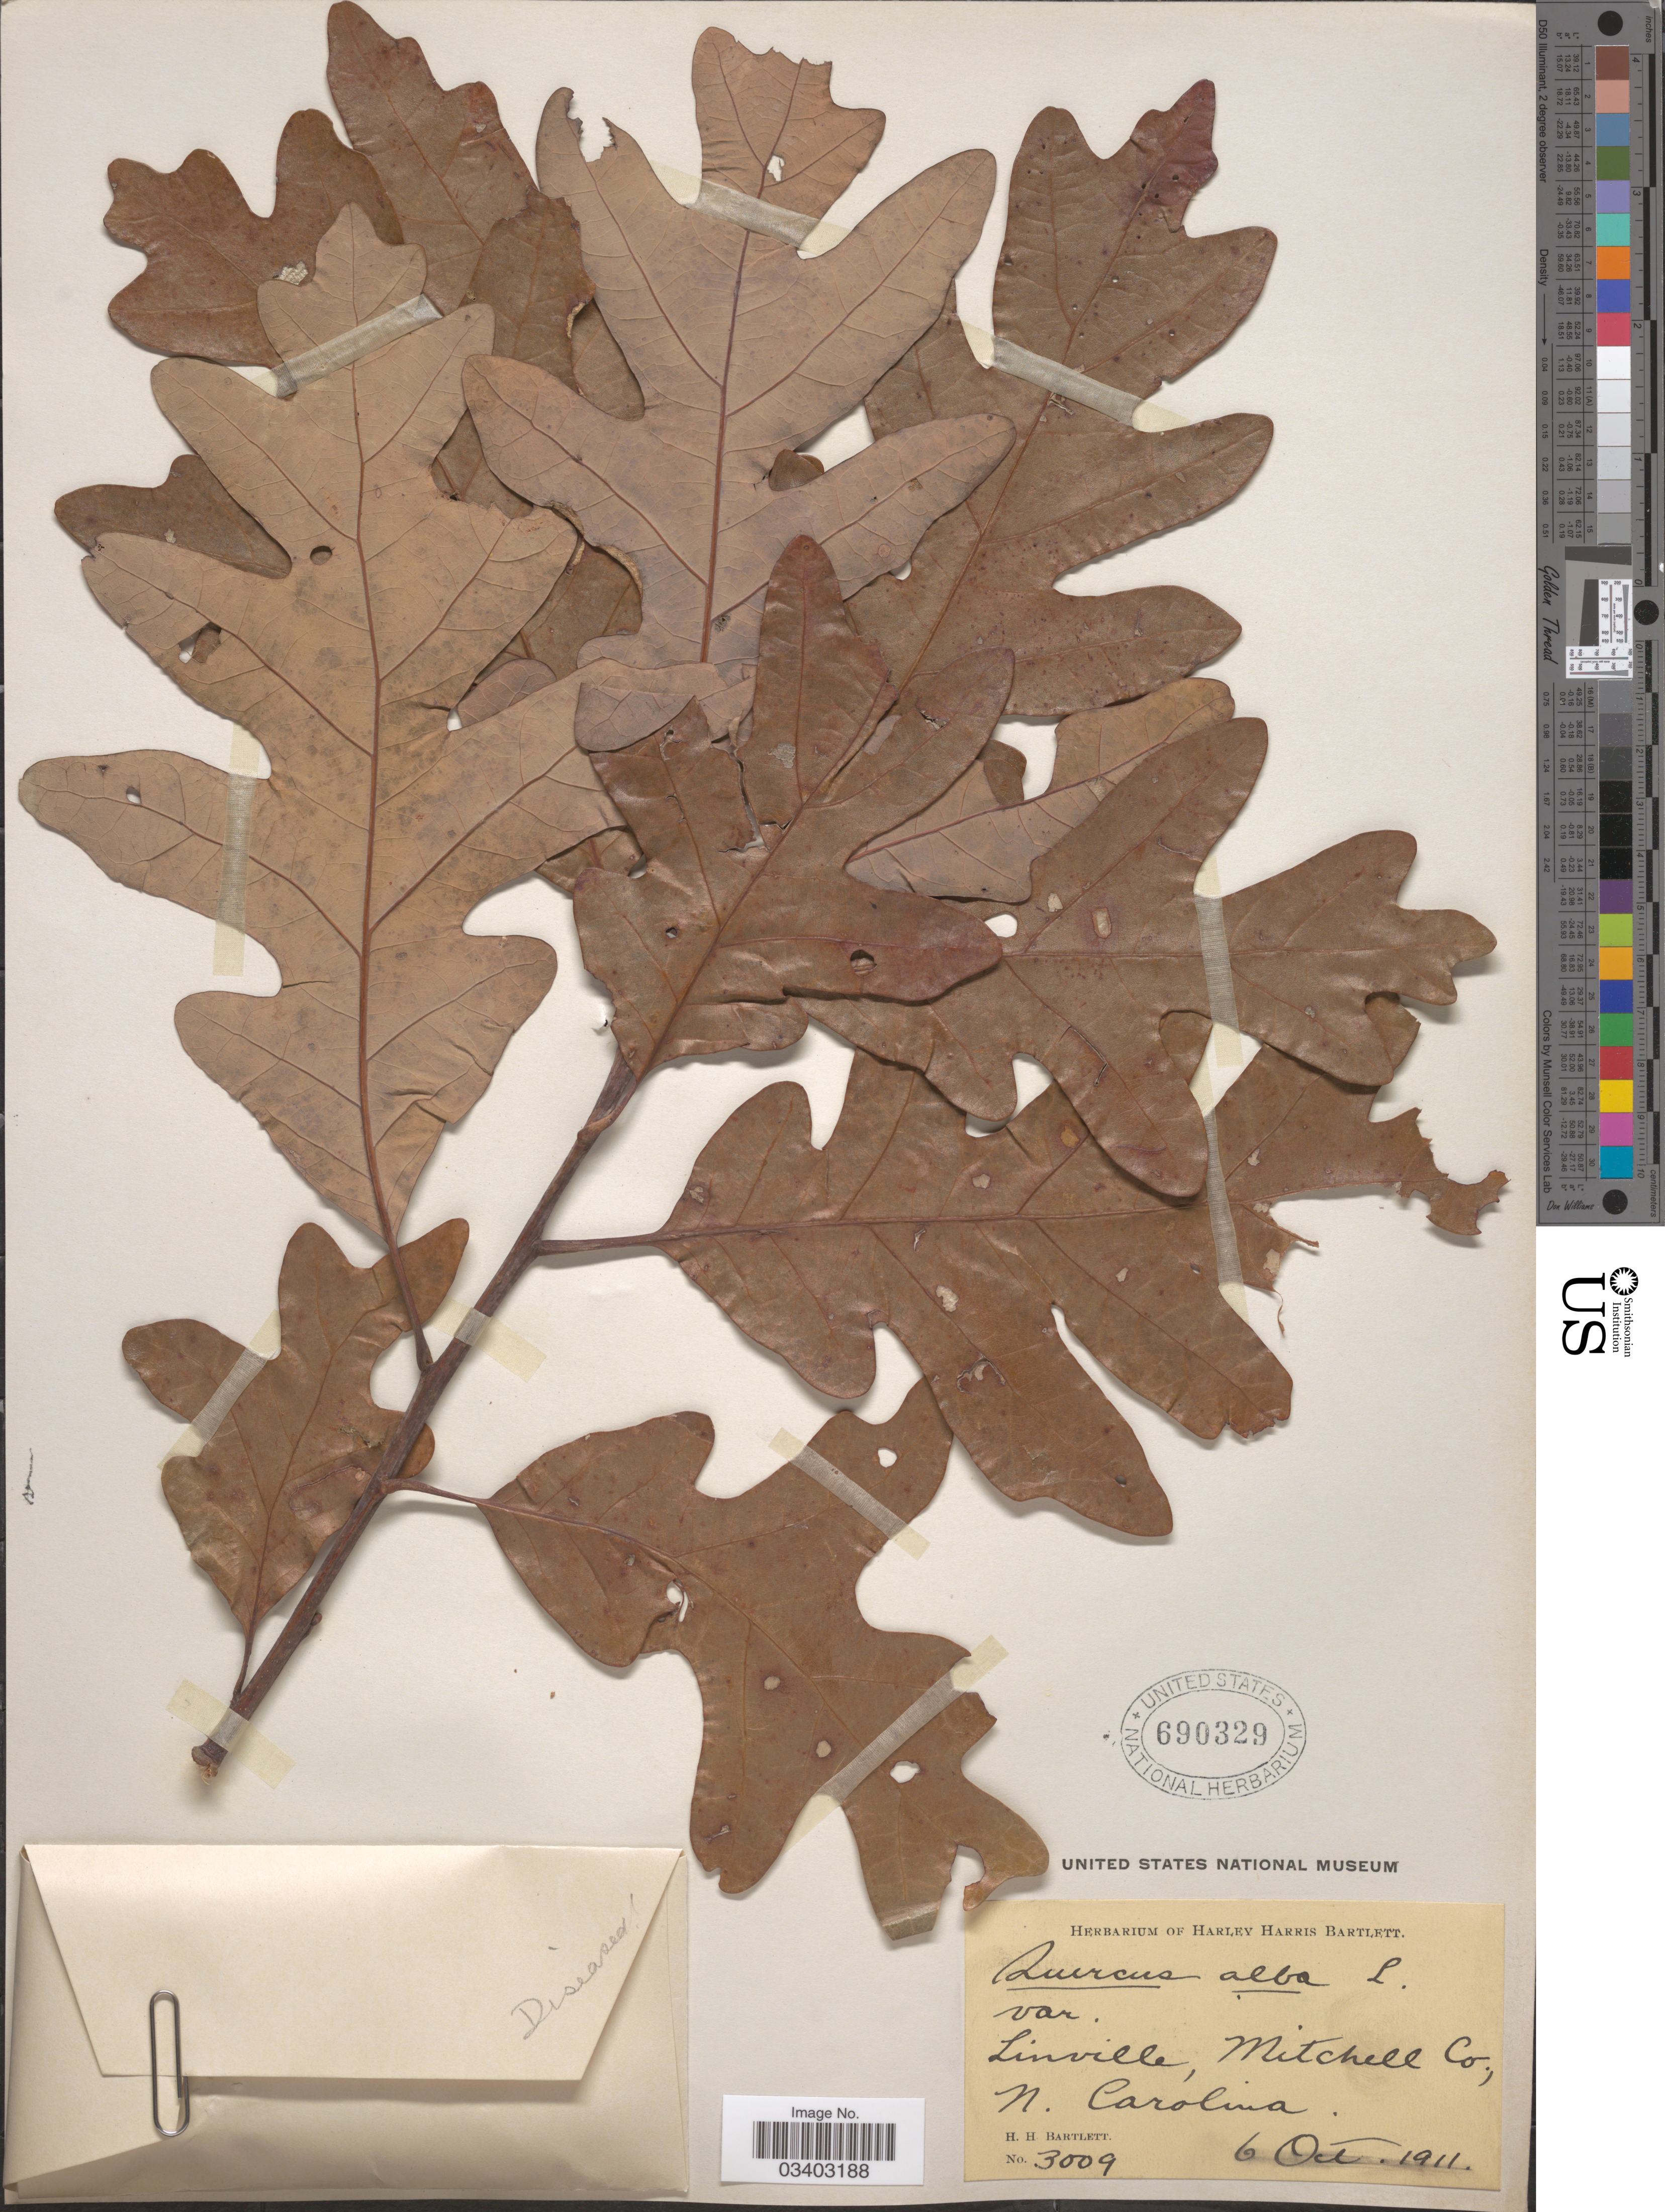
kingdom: Plantae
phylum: Tracheophyta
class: Magnoliopsida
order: Fagales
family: Fagaceae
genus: Quercus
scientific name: Quercus alba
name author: L.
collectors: H. H. Bartlett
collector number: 3009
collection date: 1911-10-06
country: United States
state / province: North Carolina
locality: Linville, Mitchell Co.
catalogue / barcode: US 690329